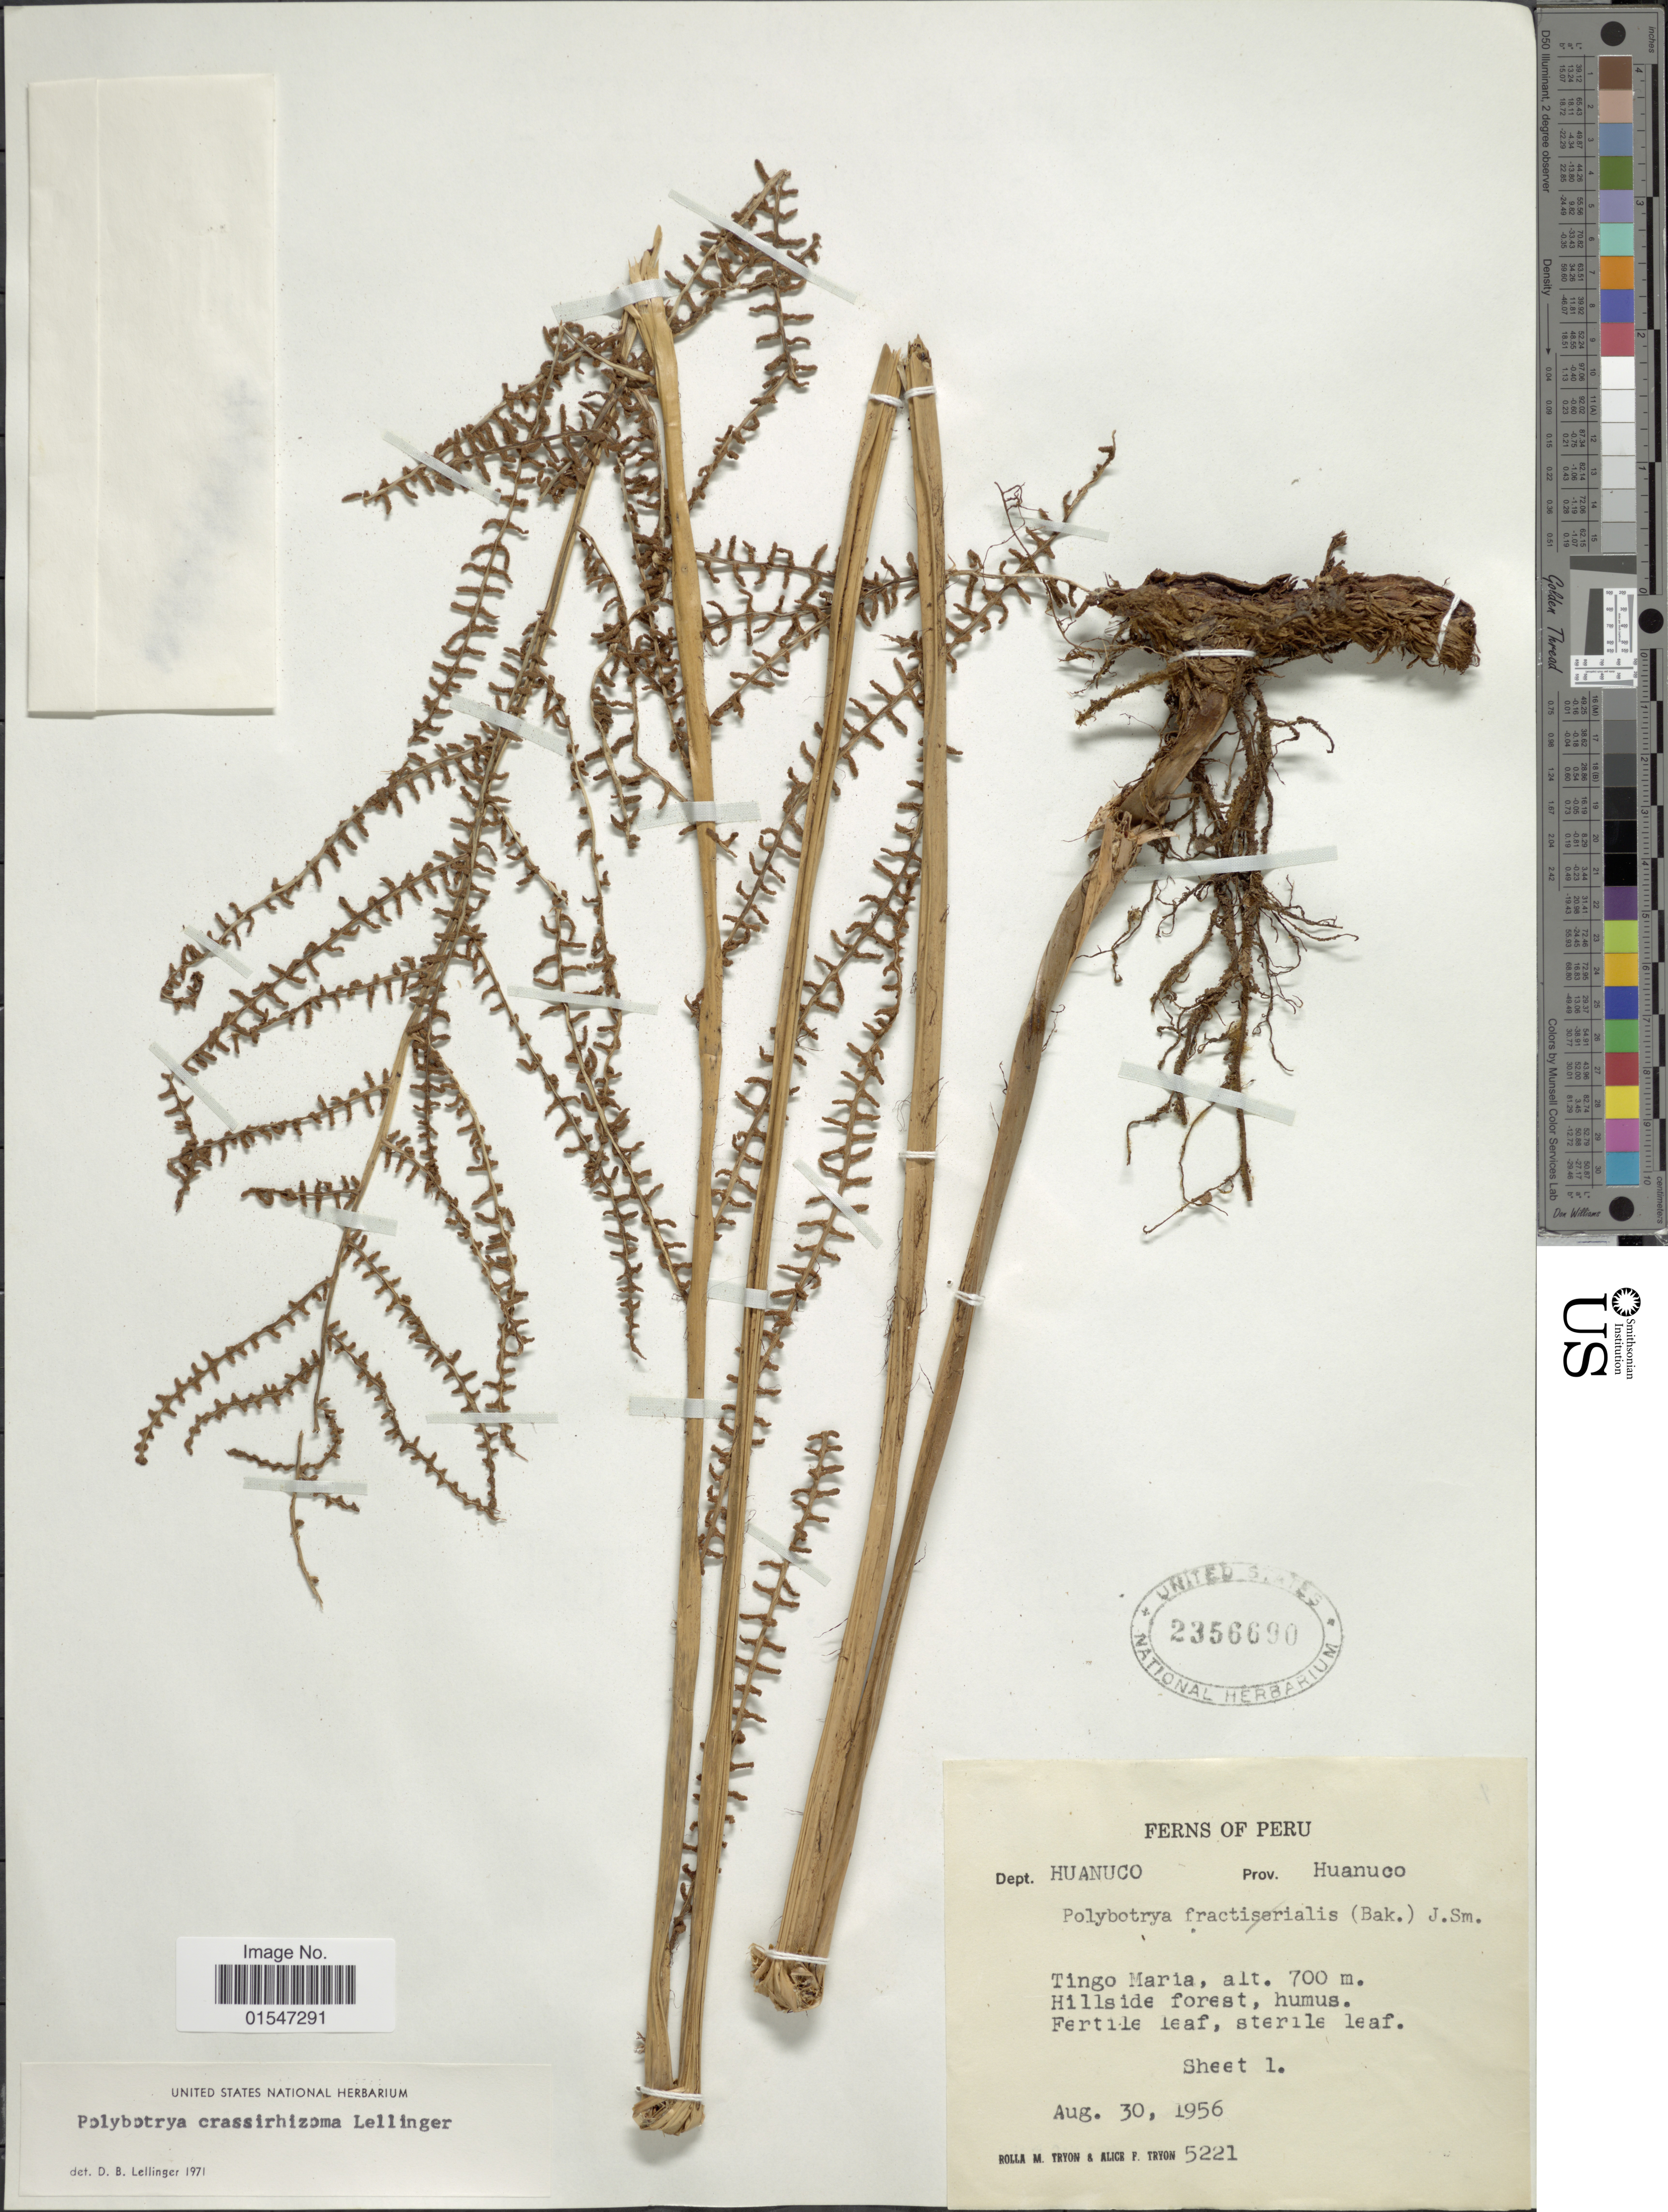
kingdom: Plantae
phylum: Tracheophyta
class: Polypodiopsida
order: Polypodiales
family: Dryopteridaceae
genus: Polybotrya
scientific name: Polybotrya crassirhizoma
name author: Lellinger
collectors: R. M. Tryon & A. F. Tryon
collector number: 5221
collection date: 1956-08-30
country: Peru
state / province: Huánuco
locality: Dept. Huanuco, Tingo Maria, Hillside forest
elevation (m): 700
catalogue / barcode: US 2356690